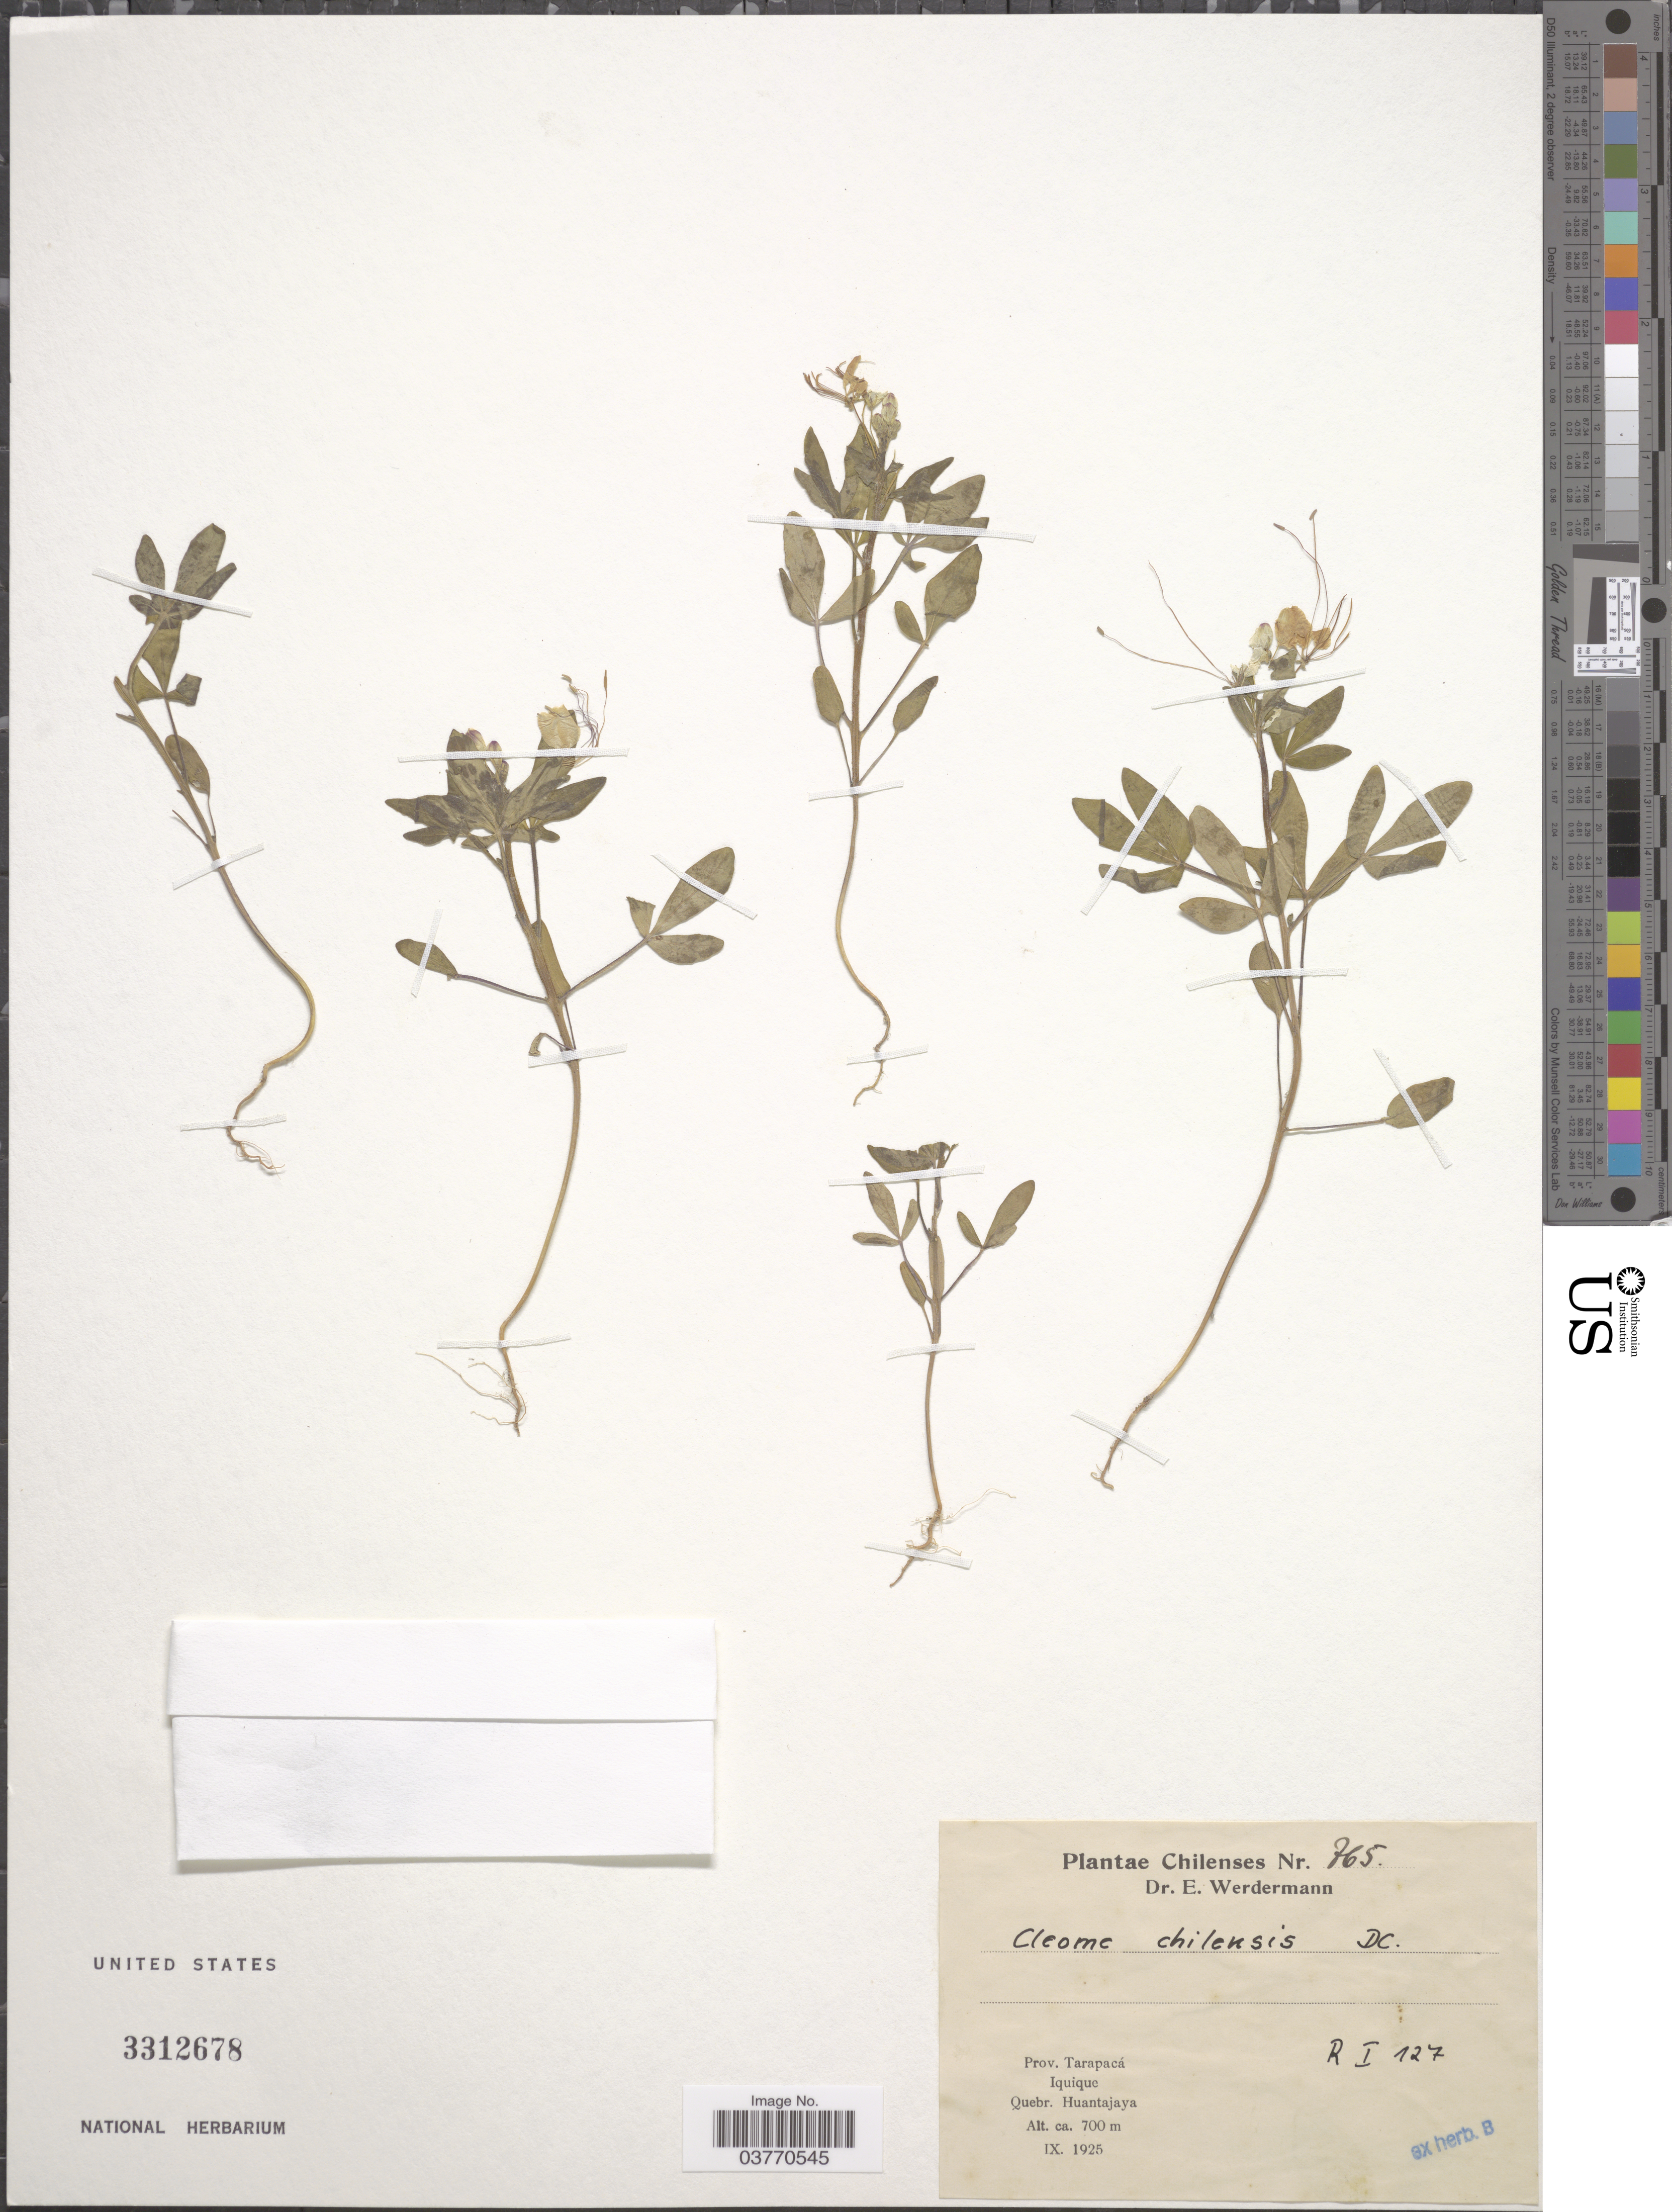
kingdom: Plantae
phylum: Tracheophyta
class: Magnoliopsida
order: Brassicales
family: Cleomaceae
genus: Andinocleome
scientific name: Andinocleome chilensis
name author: (DC.) Iltis ex E.M. McGinty & Roalson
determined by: Strong, M. T., (US), Smithsonian Institution - National Museum of Natural History (UNITED STATES)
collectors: E. Werdermann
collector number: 765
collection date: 1925-09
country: Chile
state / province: Tarapacá (I)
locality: Iquique. Quebr. Huantajaya.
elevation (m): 700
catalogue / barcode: US 3312678